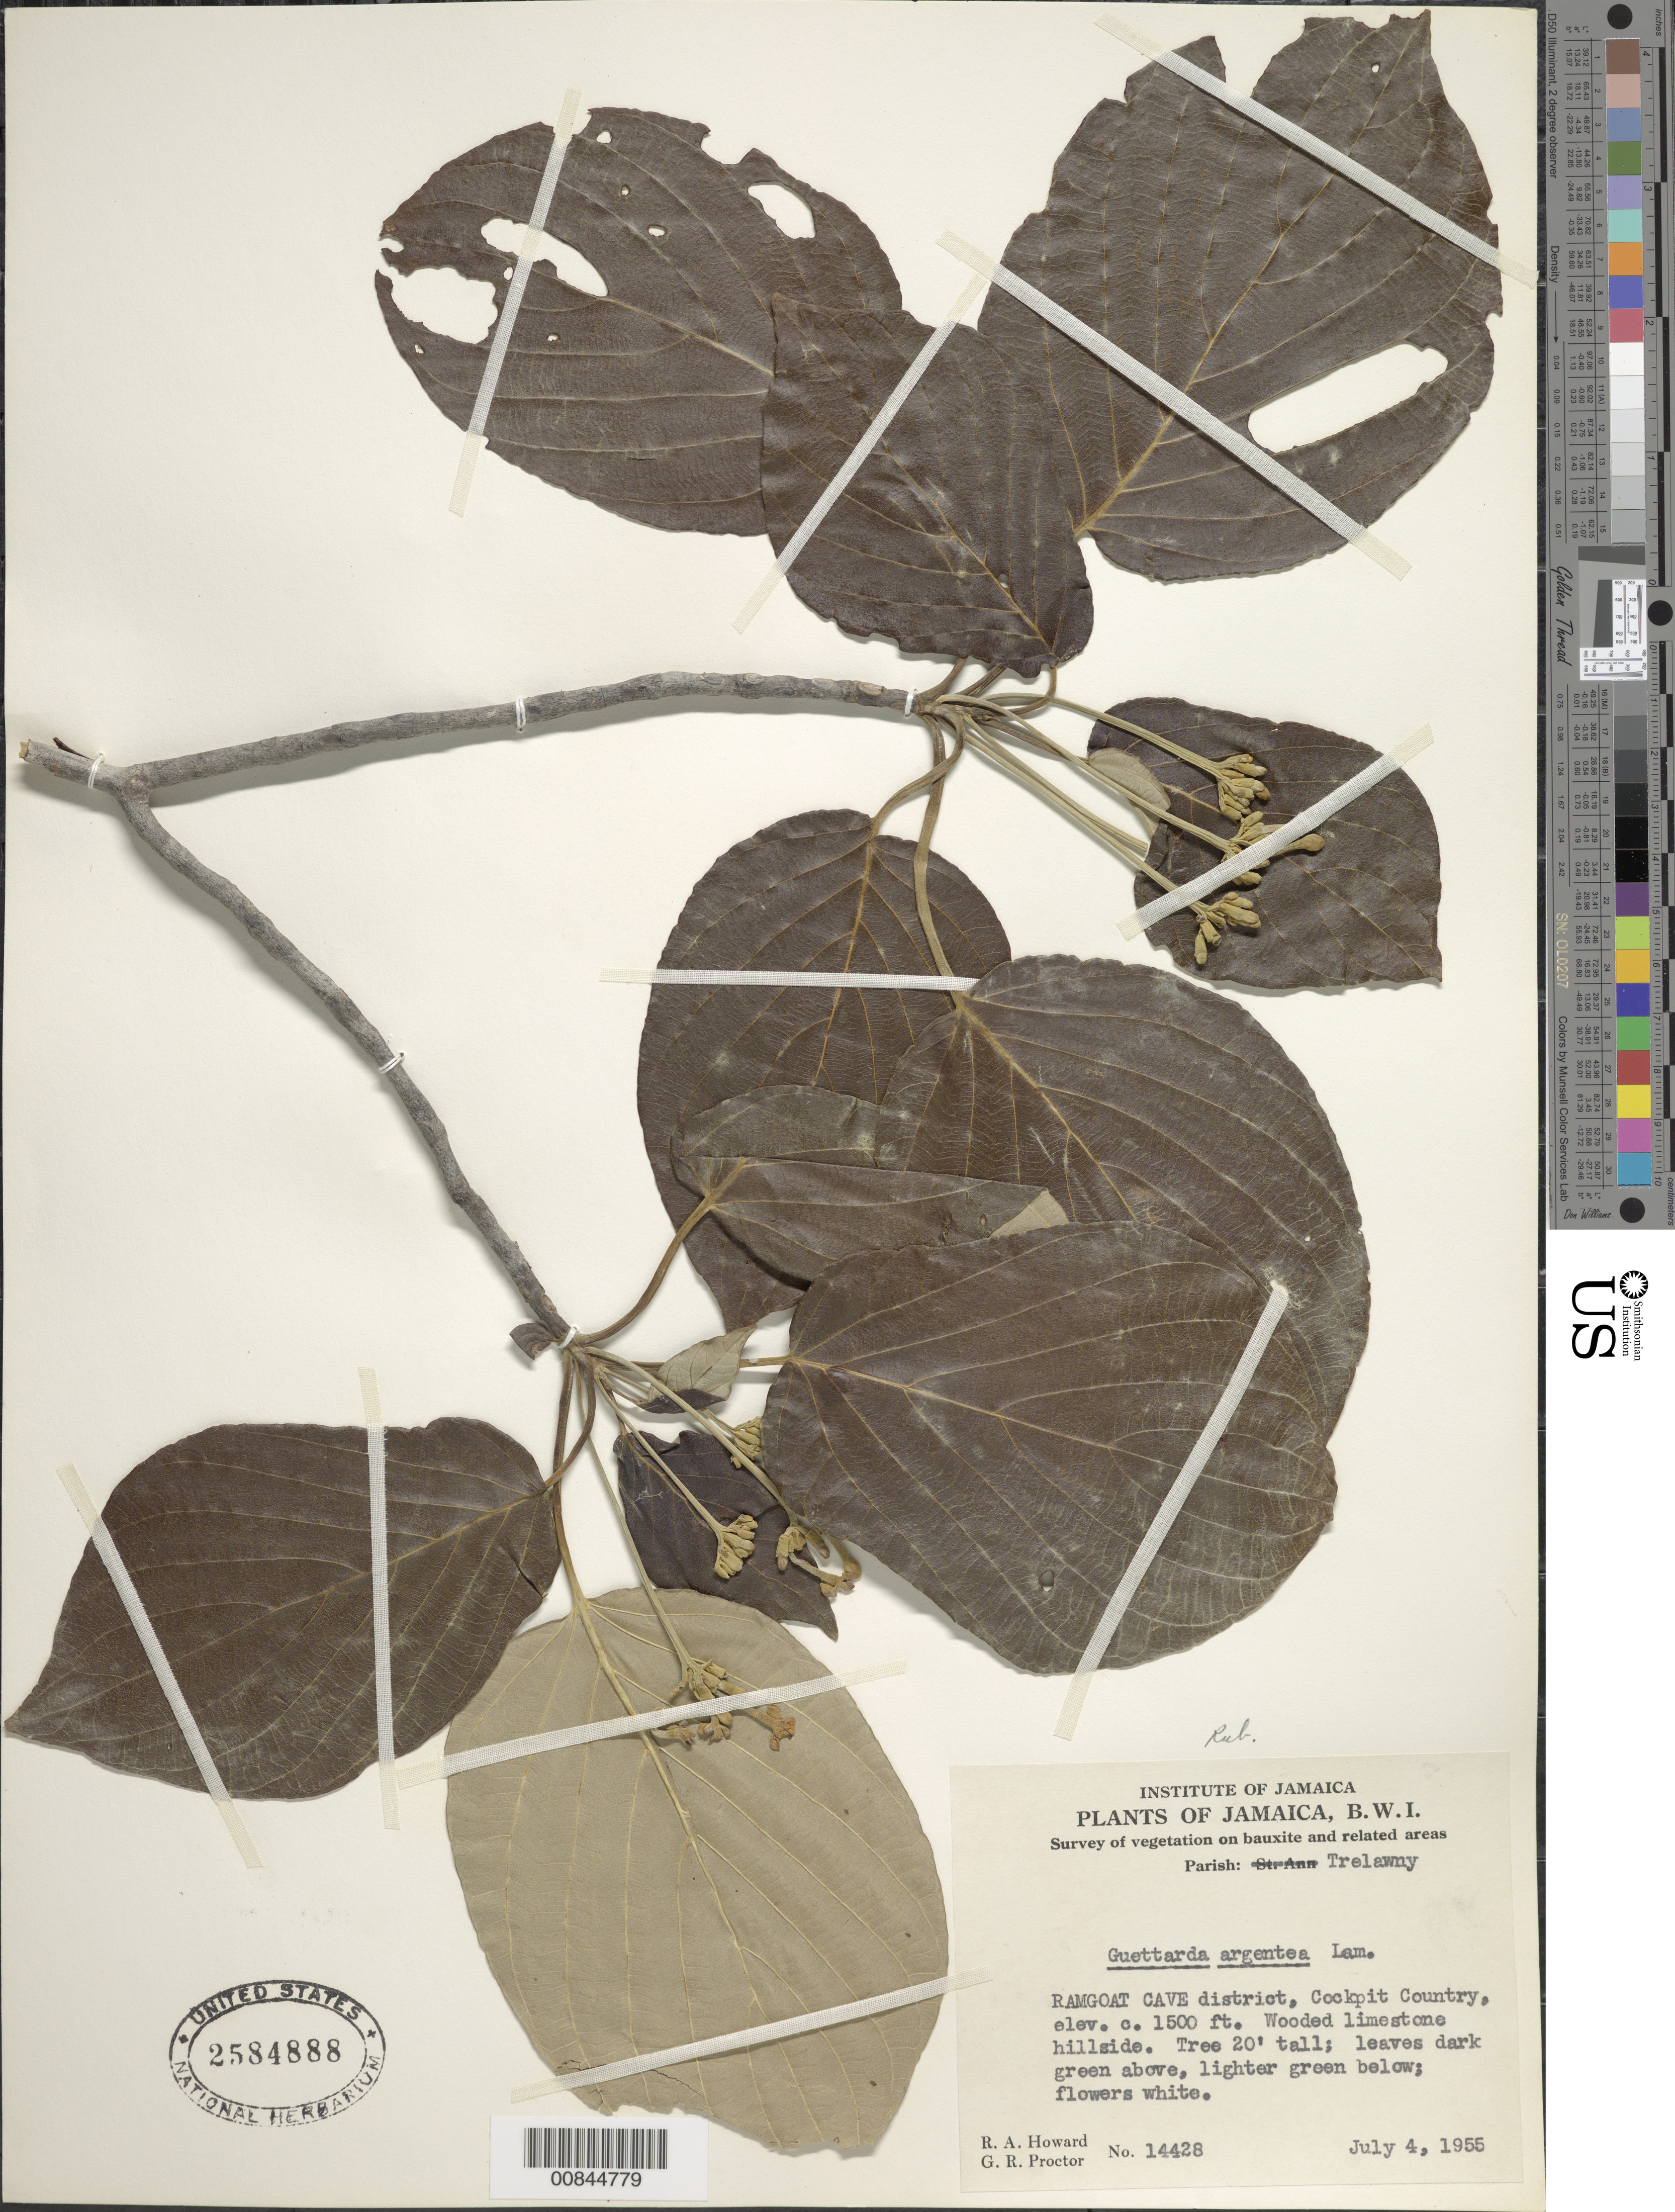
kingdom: Plantae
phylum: Tracheophyta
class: Magnoliopsida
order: Gentianales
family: Rubiaceae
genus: Guettarda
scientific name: Guettarda argentea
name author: Lam.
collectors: R. A. Howard & G. R. Proctor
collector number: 14428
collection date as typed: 04 Jul 1955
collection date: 1955-07-04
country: Jamaica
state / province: Trelawny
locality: Ramgoat Cave district, Cockpit Country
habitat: Wooded limestone hillside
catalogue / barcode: US 2584888